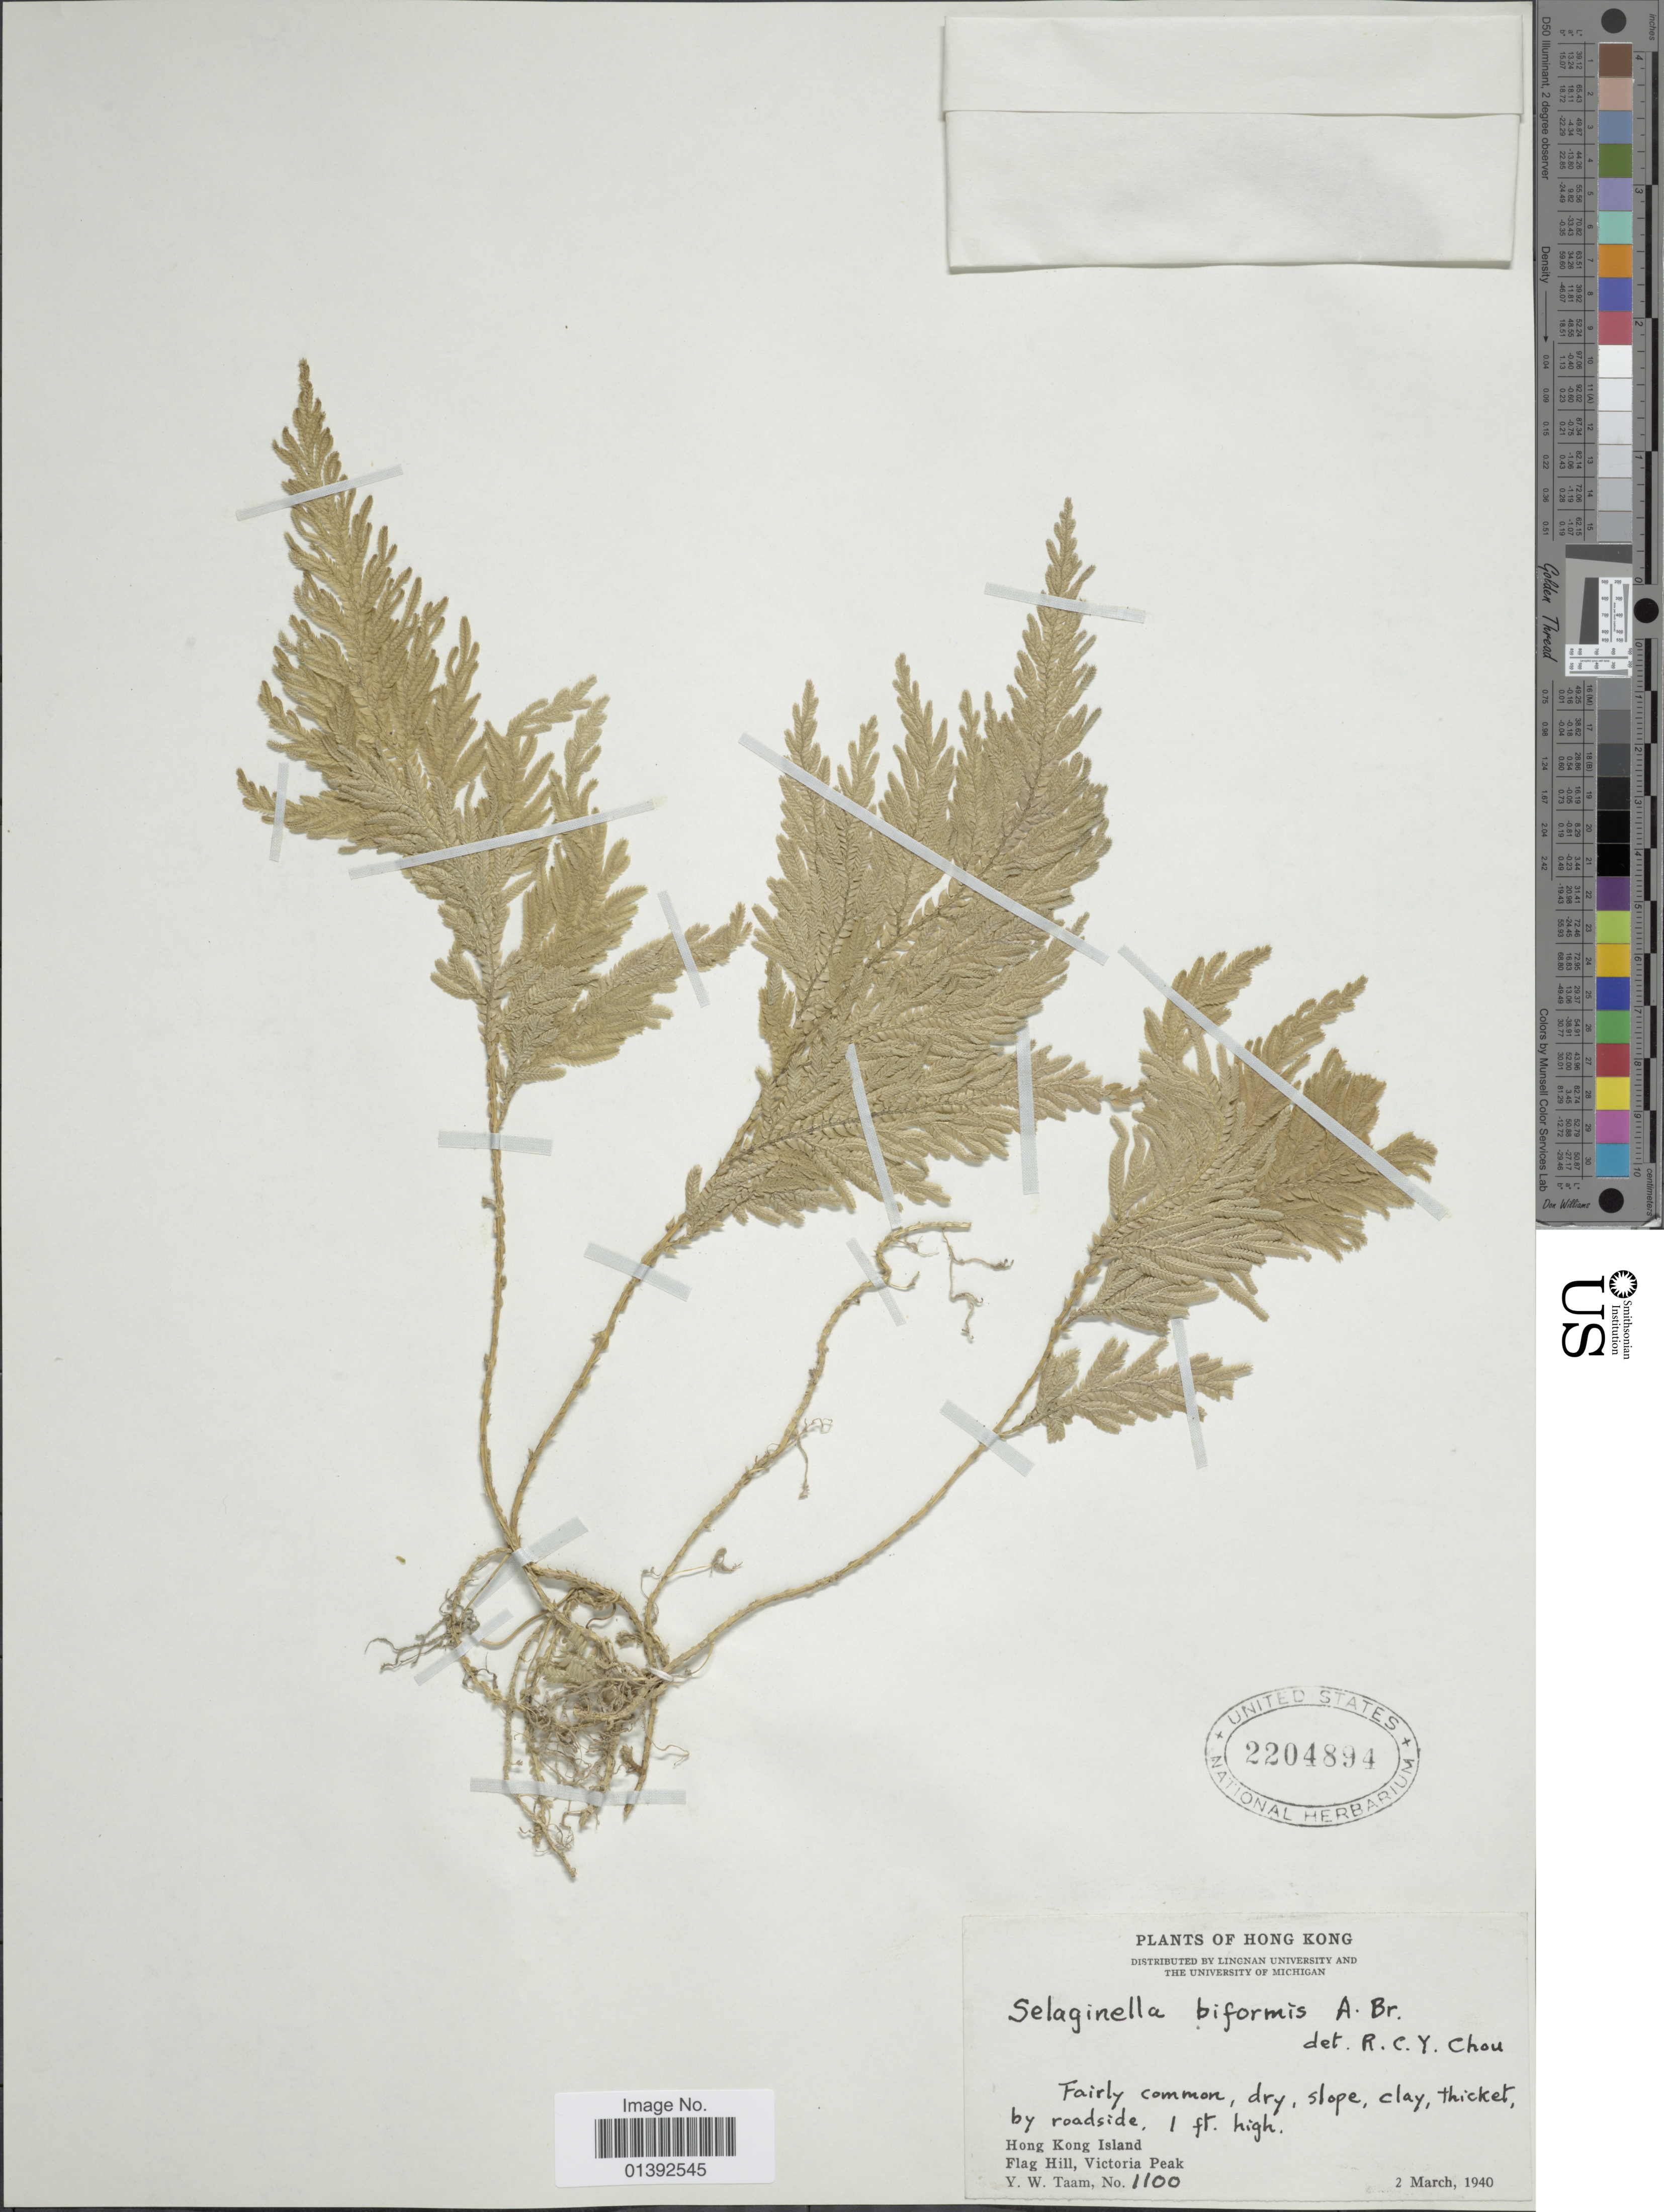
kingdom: Plantae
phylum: Tracheophyta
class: Lycopodiopsida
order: Selaginellales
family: Selaginellaceae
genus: Selaginella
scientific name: Selaginella biformis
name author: A. Braun ex Kuhn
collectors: Y. W. Taam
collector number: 1100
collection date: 1940-03-02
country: China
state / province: Hong Kong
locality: Hong Kong Island, Flag Hill, Victoria Peak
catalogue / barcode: US 2204894